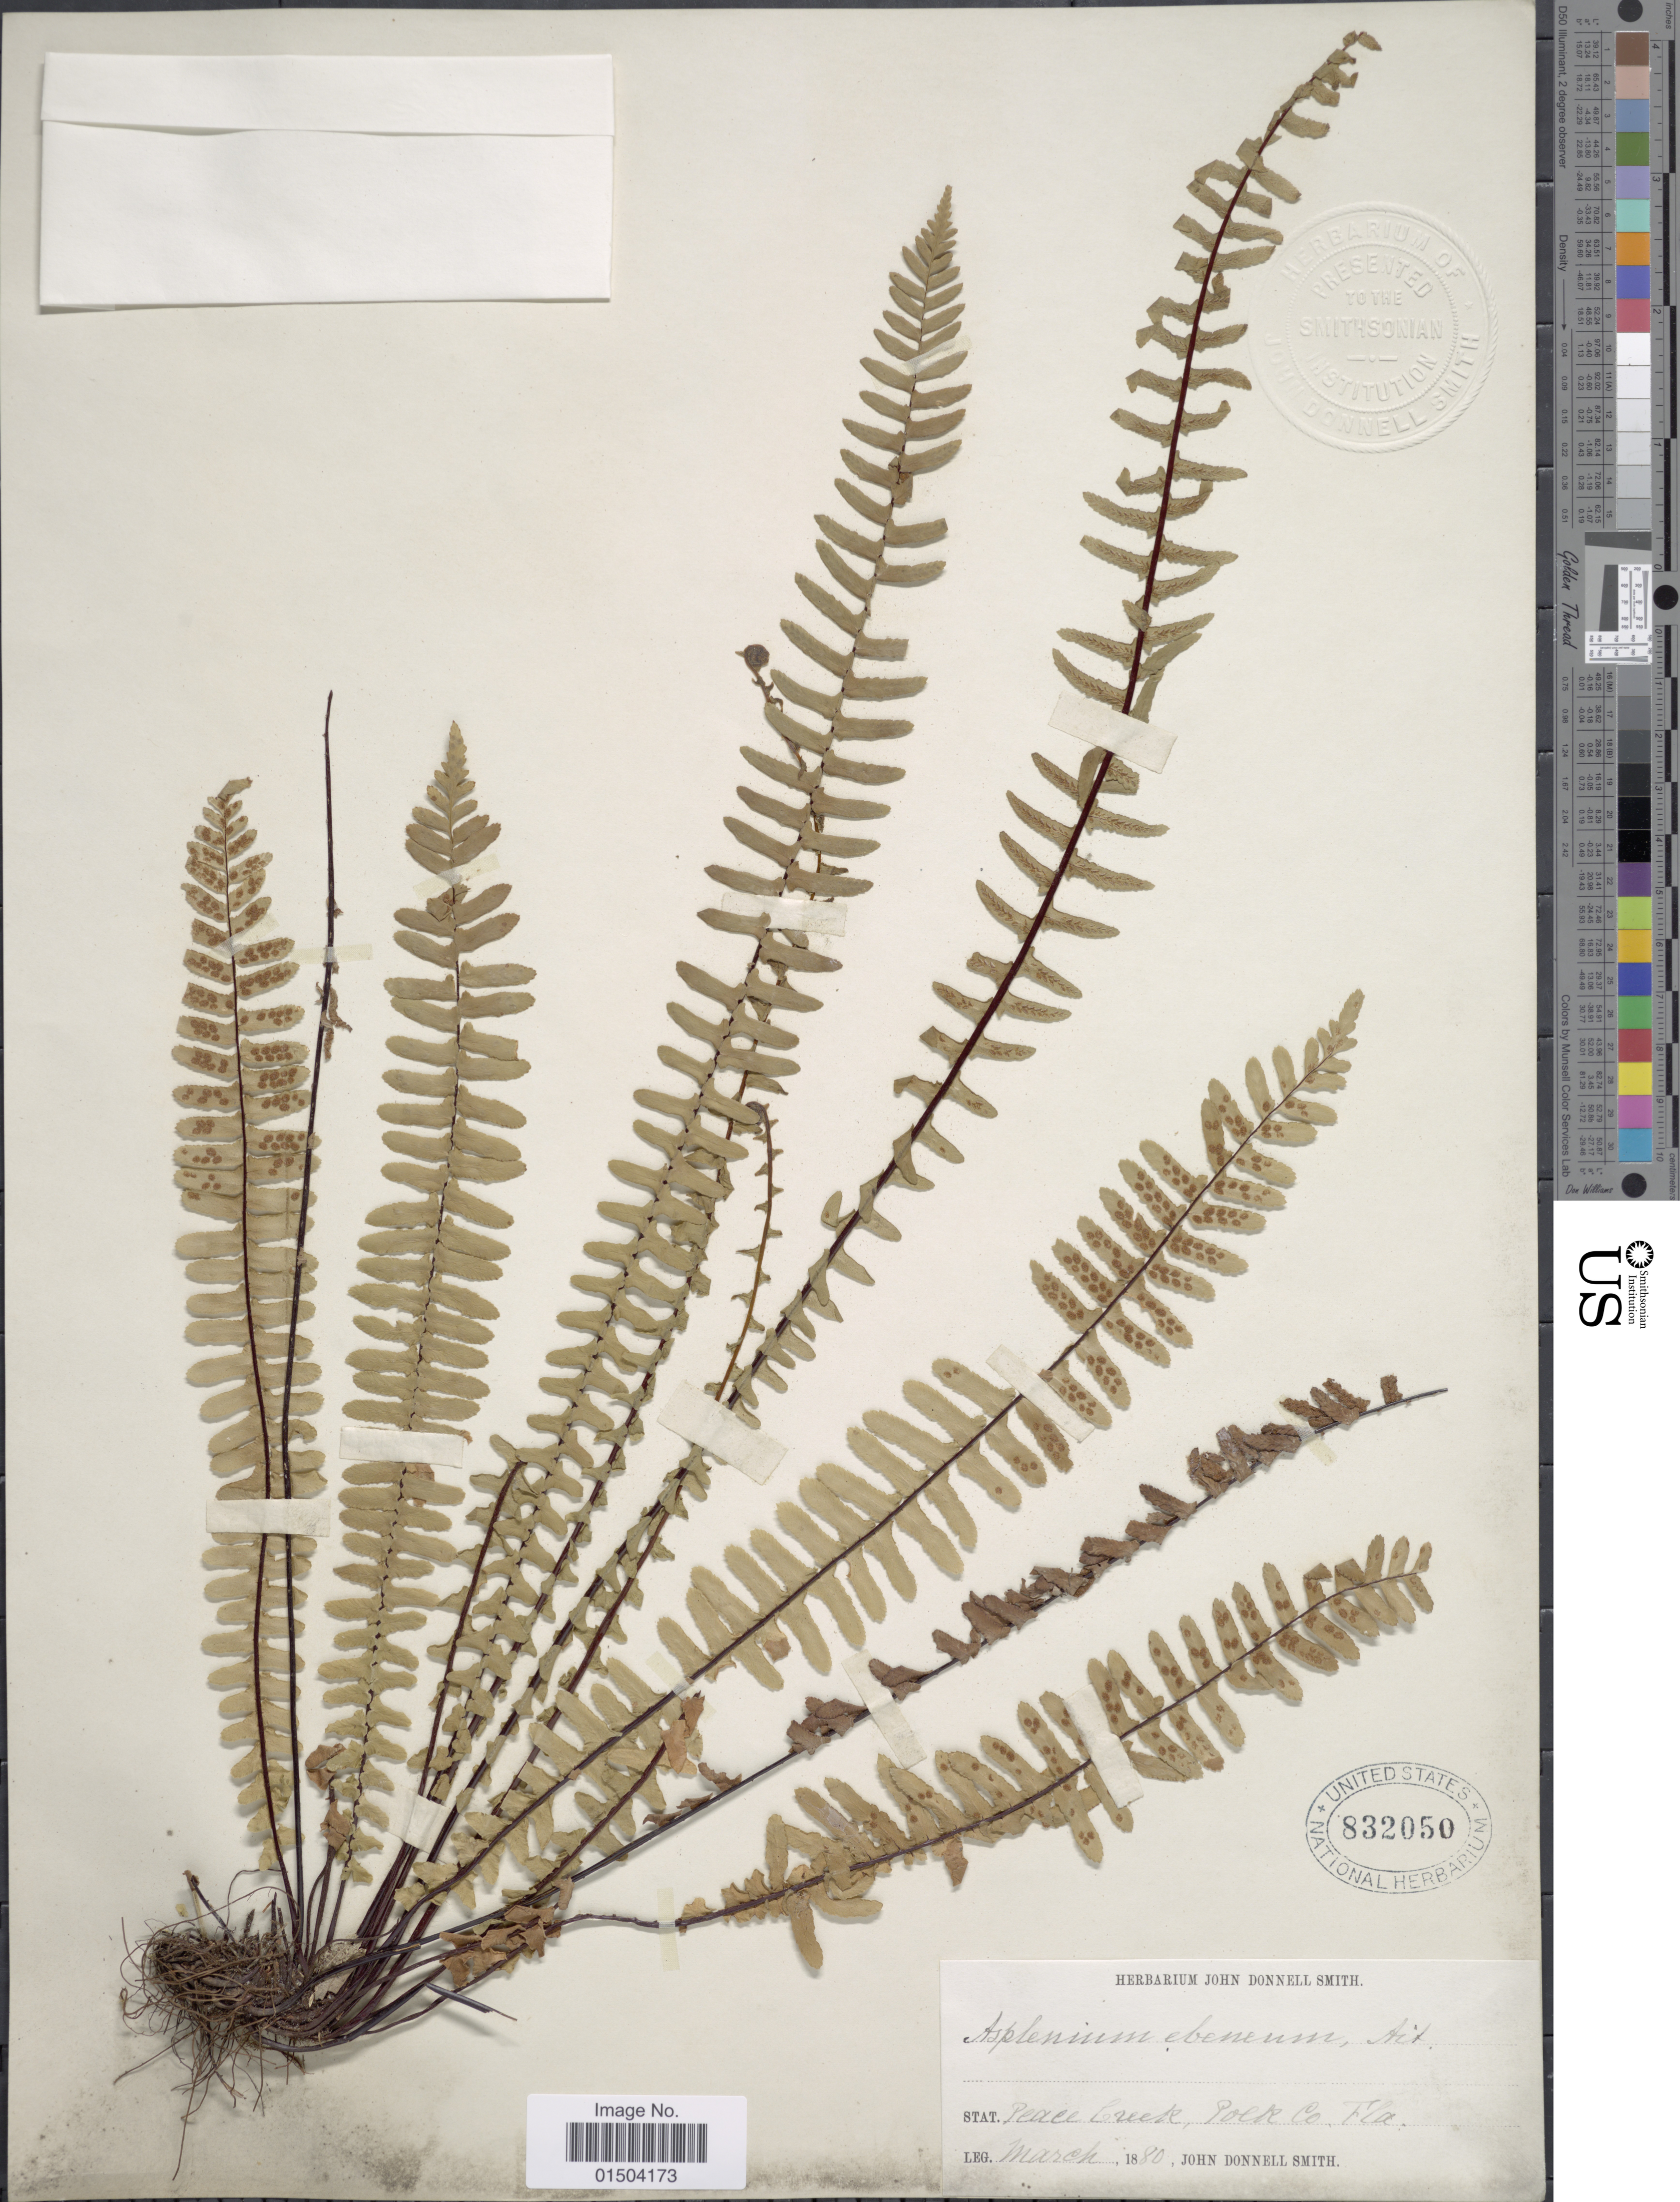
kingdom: Plantae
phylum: Tracheophyta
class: Polypodiopsida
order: Polypodiales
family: Aspleniaceae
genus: Asplenium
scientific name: Asplenium platyneuron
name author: (L.) Britton, Stearns & Poggenb.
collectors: J. Donnell Smith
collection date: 1880-03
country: United States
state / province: Florida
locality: Peace Creek, Polk Co.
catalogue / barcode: US 832050